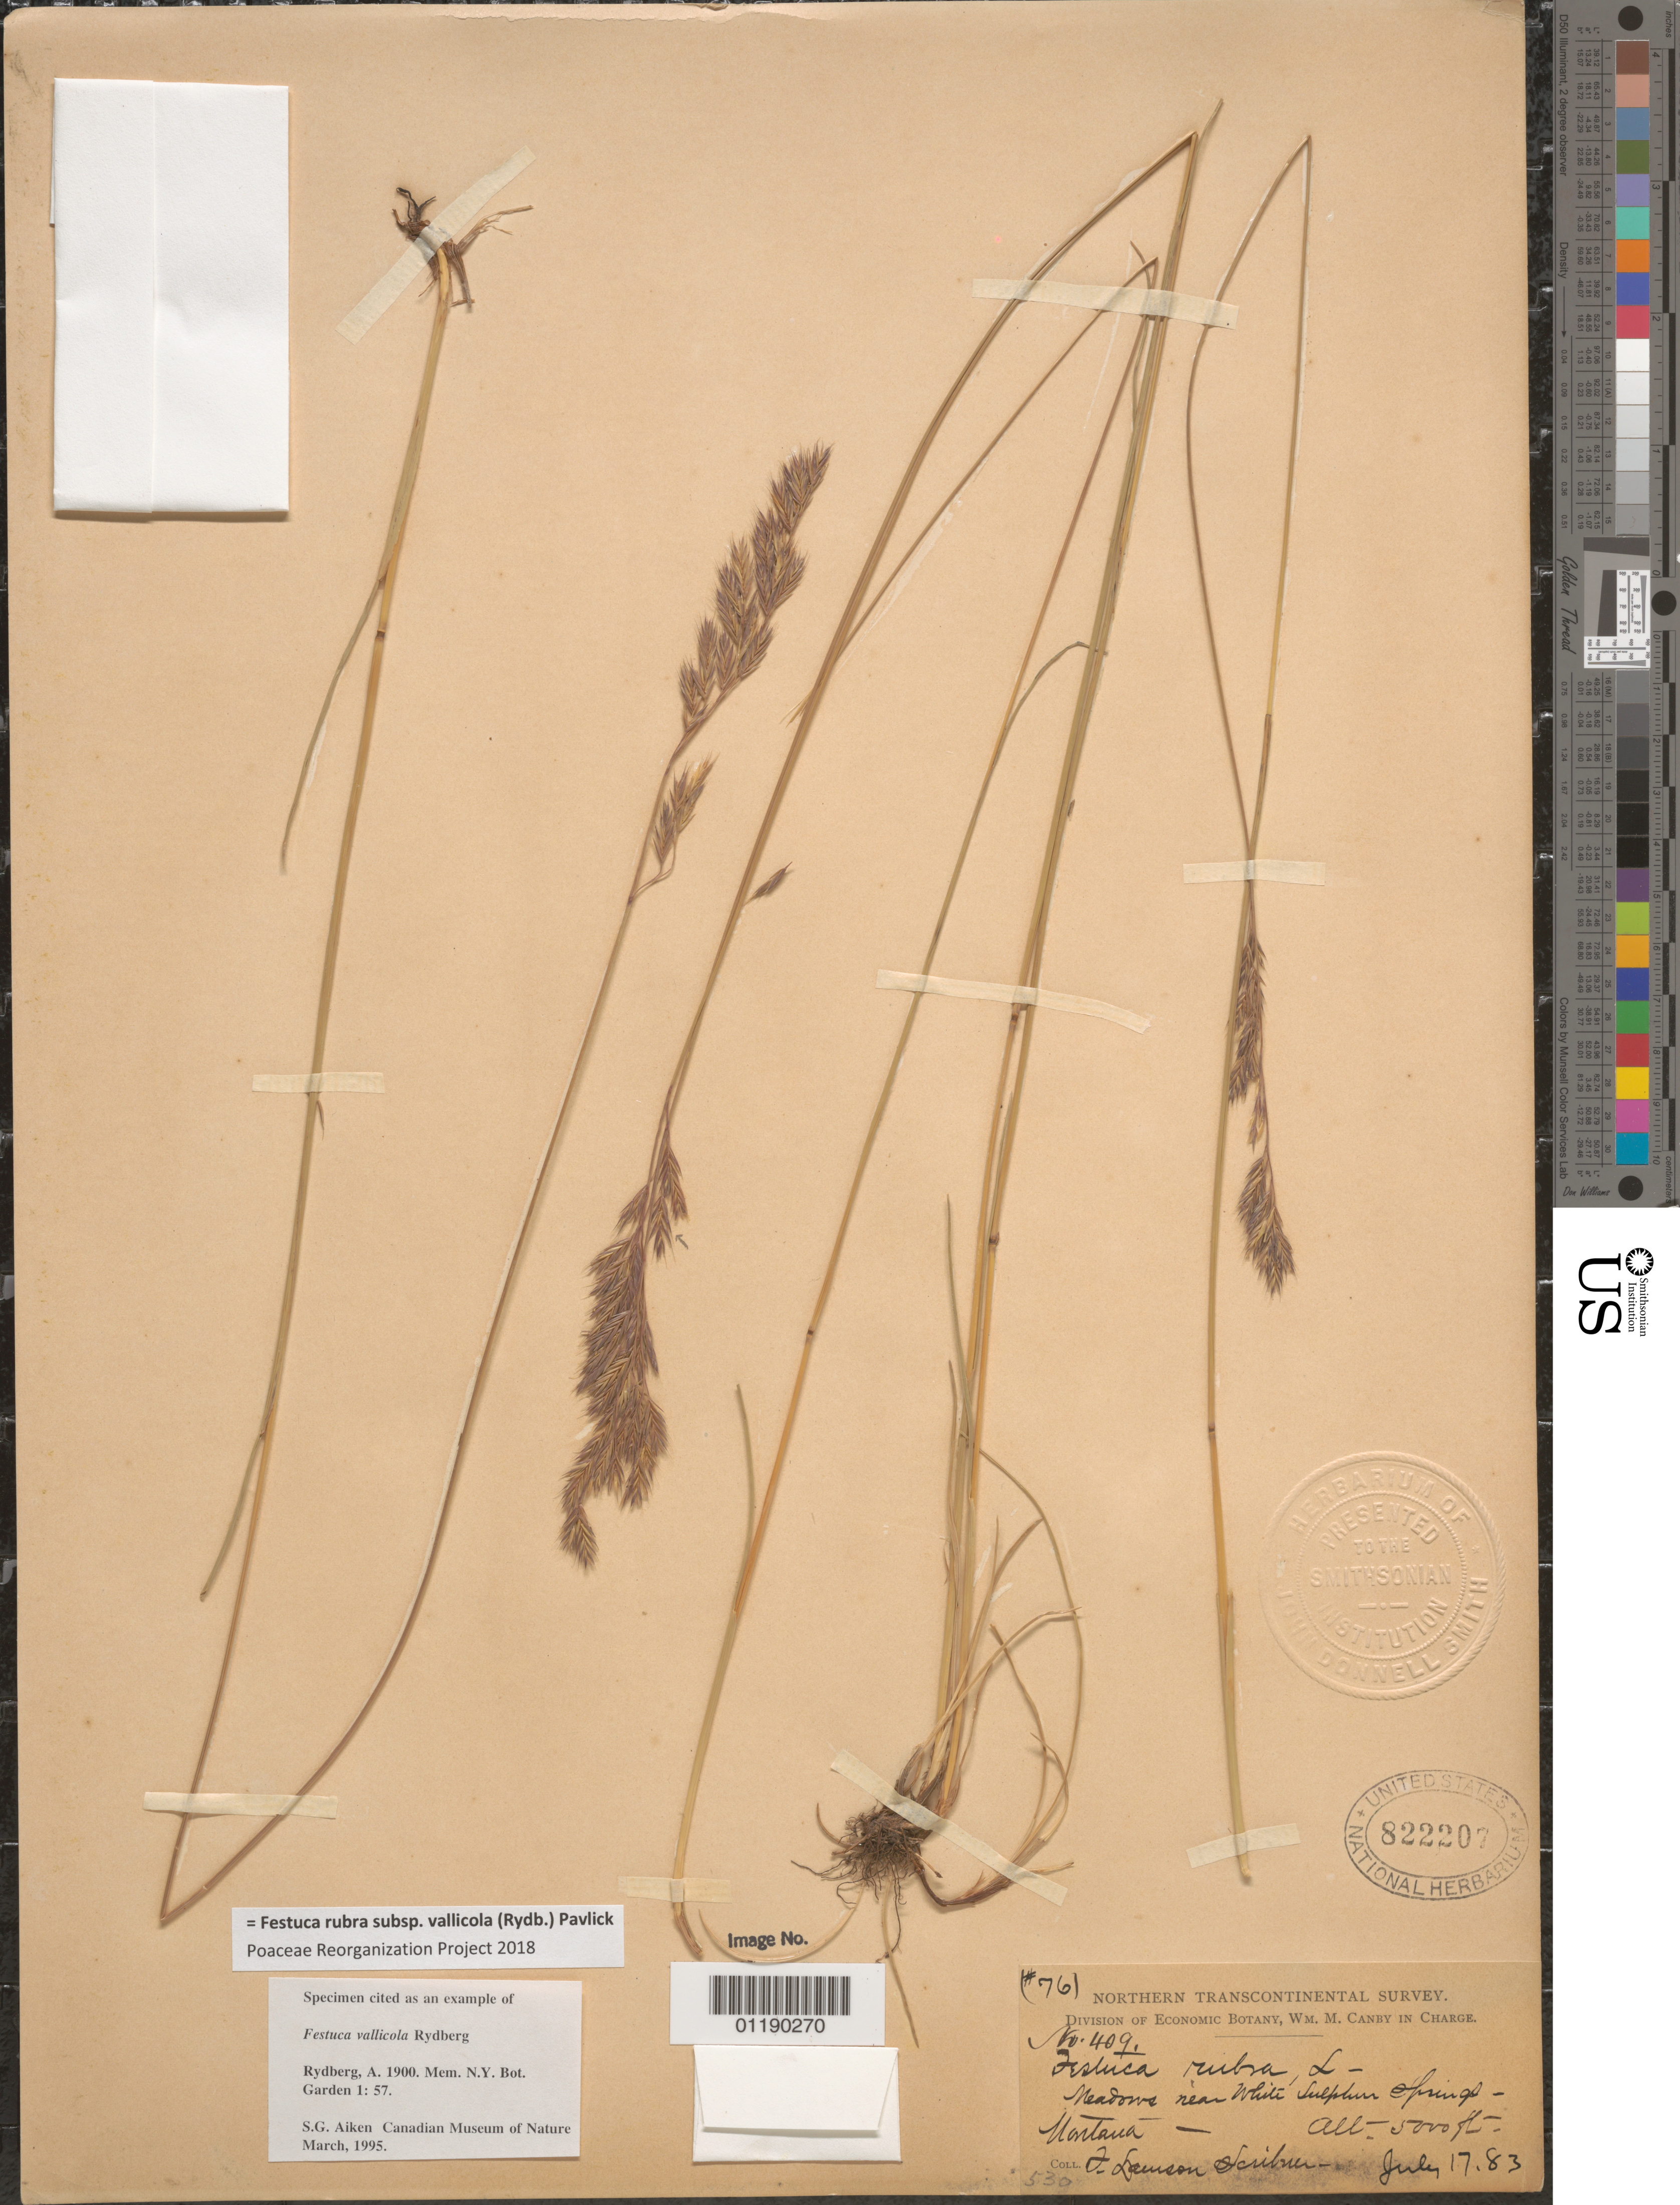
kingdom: Plantae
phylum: Tracheophyta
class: Liliopsida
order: Poales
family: Poaceae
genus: Festuca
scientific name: Festuca rubra subsp. vallicola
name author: (Rydb.) Pavlick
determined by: Poaceae Reorganization Project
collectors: L. F. Ward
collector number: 409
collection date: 1883-07-17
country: United States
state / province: Montana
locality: Meadows near White Sulphur Spring.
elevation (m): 1524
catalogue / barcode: US 822207